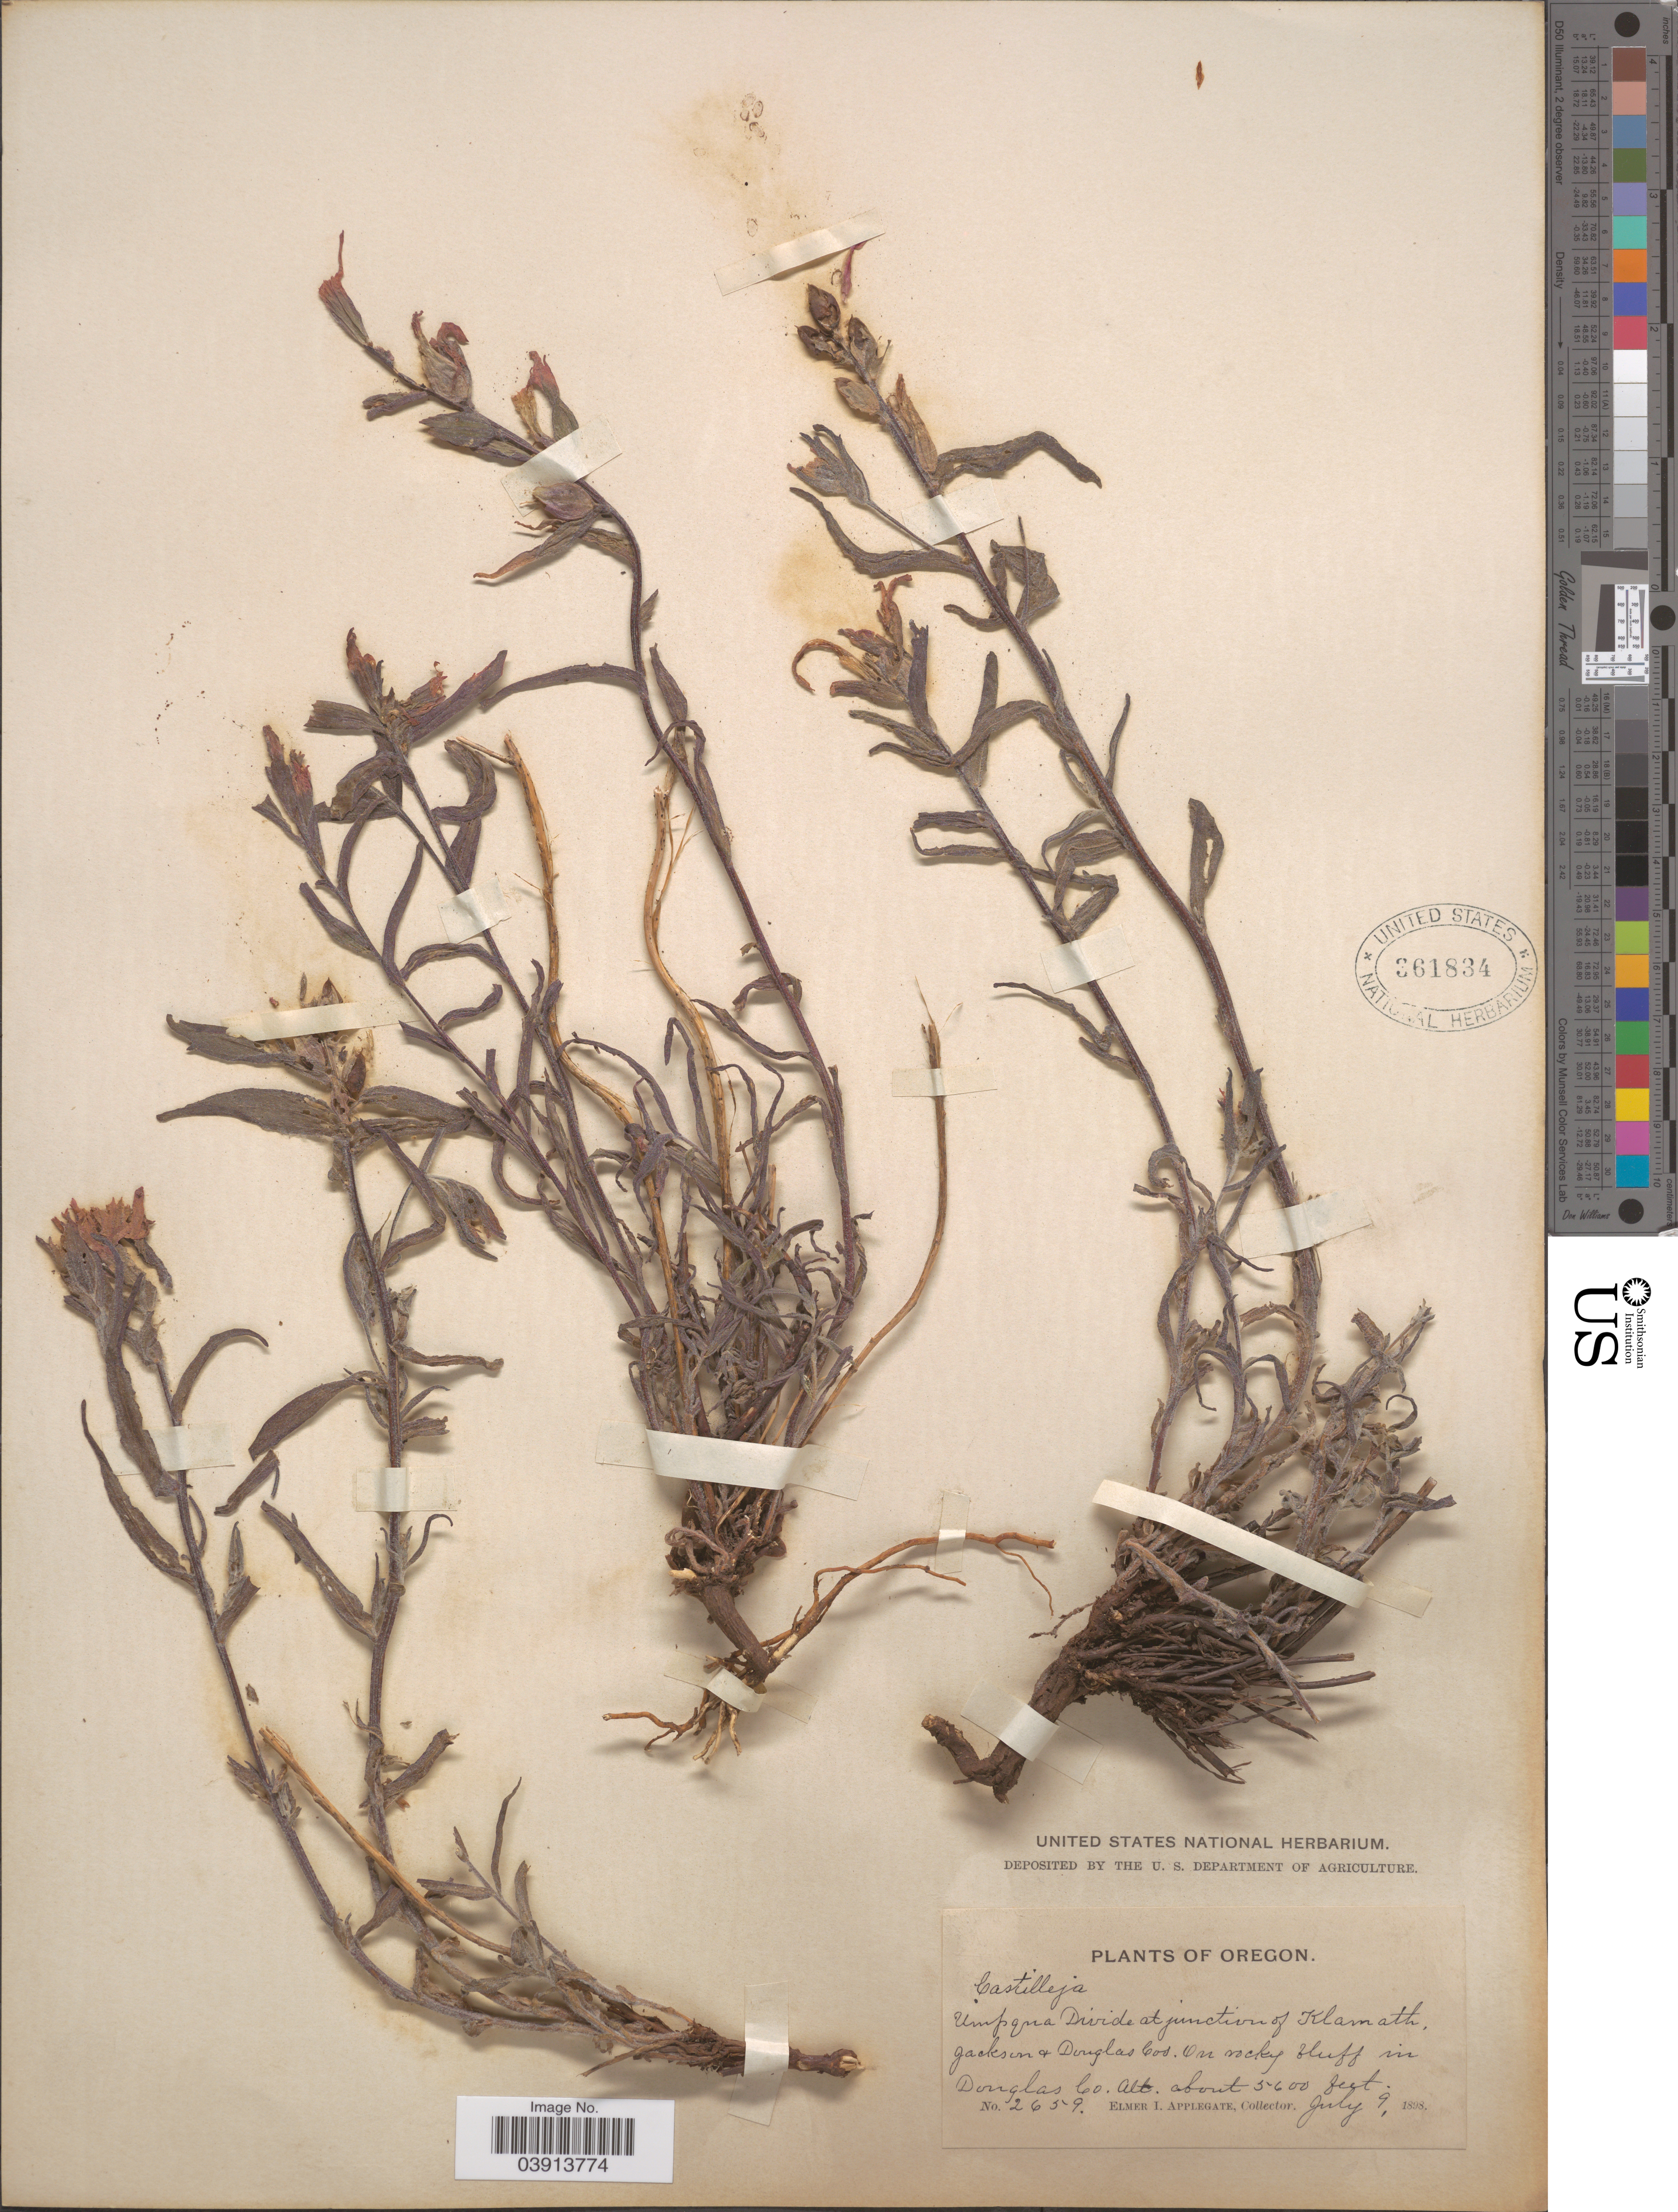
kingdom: Plantae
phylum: Tracheophyta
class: Magnoliopsida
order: Lamiales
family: Orobanchaceae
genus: Castilleja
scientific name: Castilleja pruinosa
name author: Fernald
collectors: E. I. Applegate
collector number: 2659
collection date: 1898-07-09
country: United States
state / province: Oregon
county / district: Douglas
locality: Umpqua Divide at junction of Klamath, Jackson & Douglas Cos. On rocky bluff in Douglas Co.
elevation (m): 1707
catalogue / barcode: US 361834